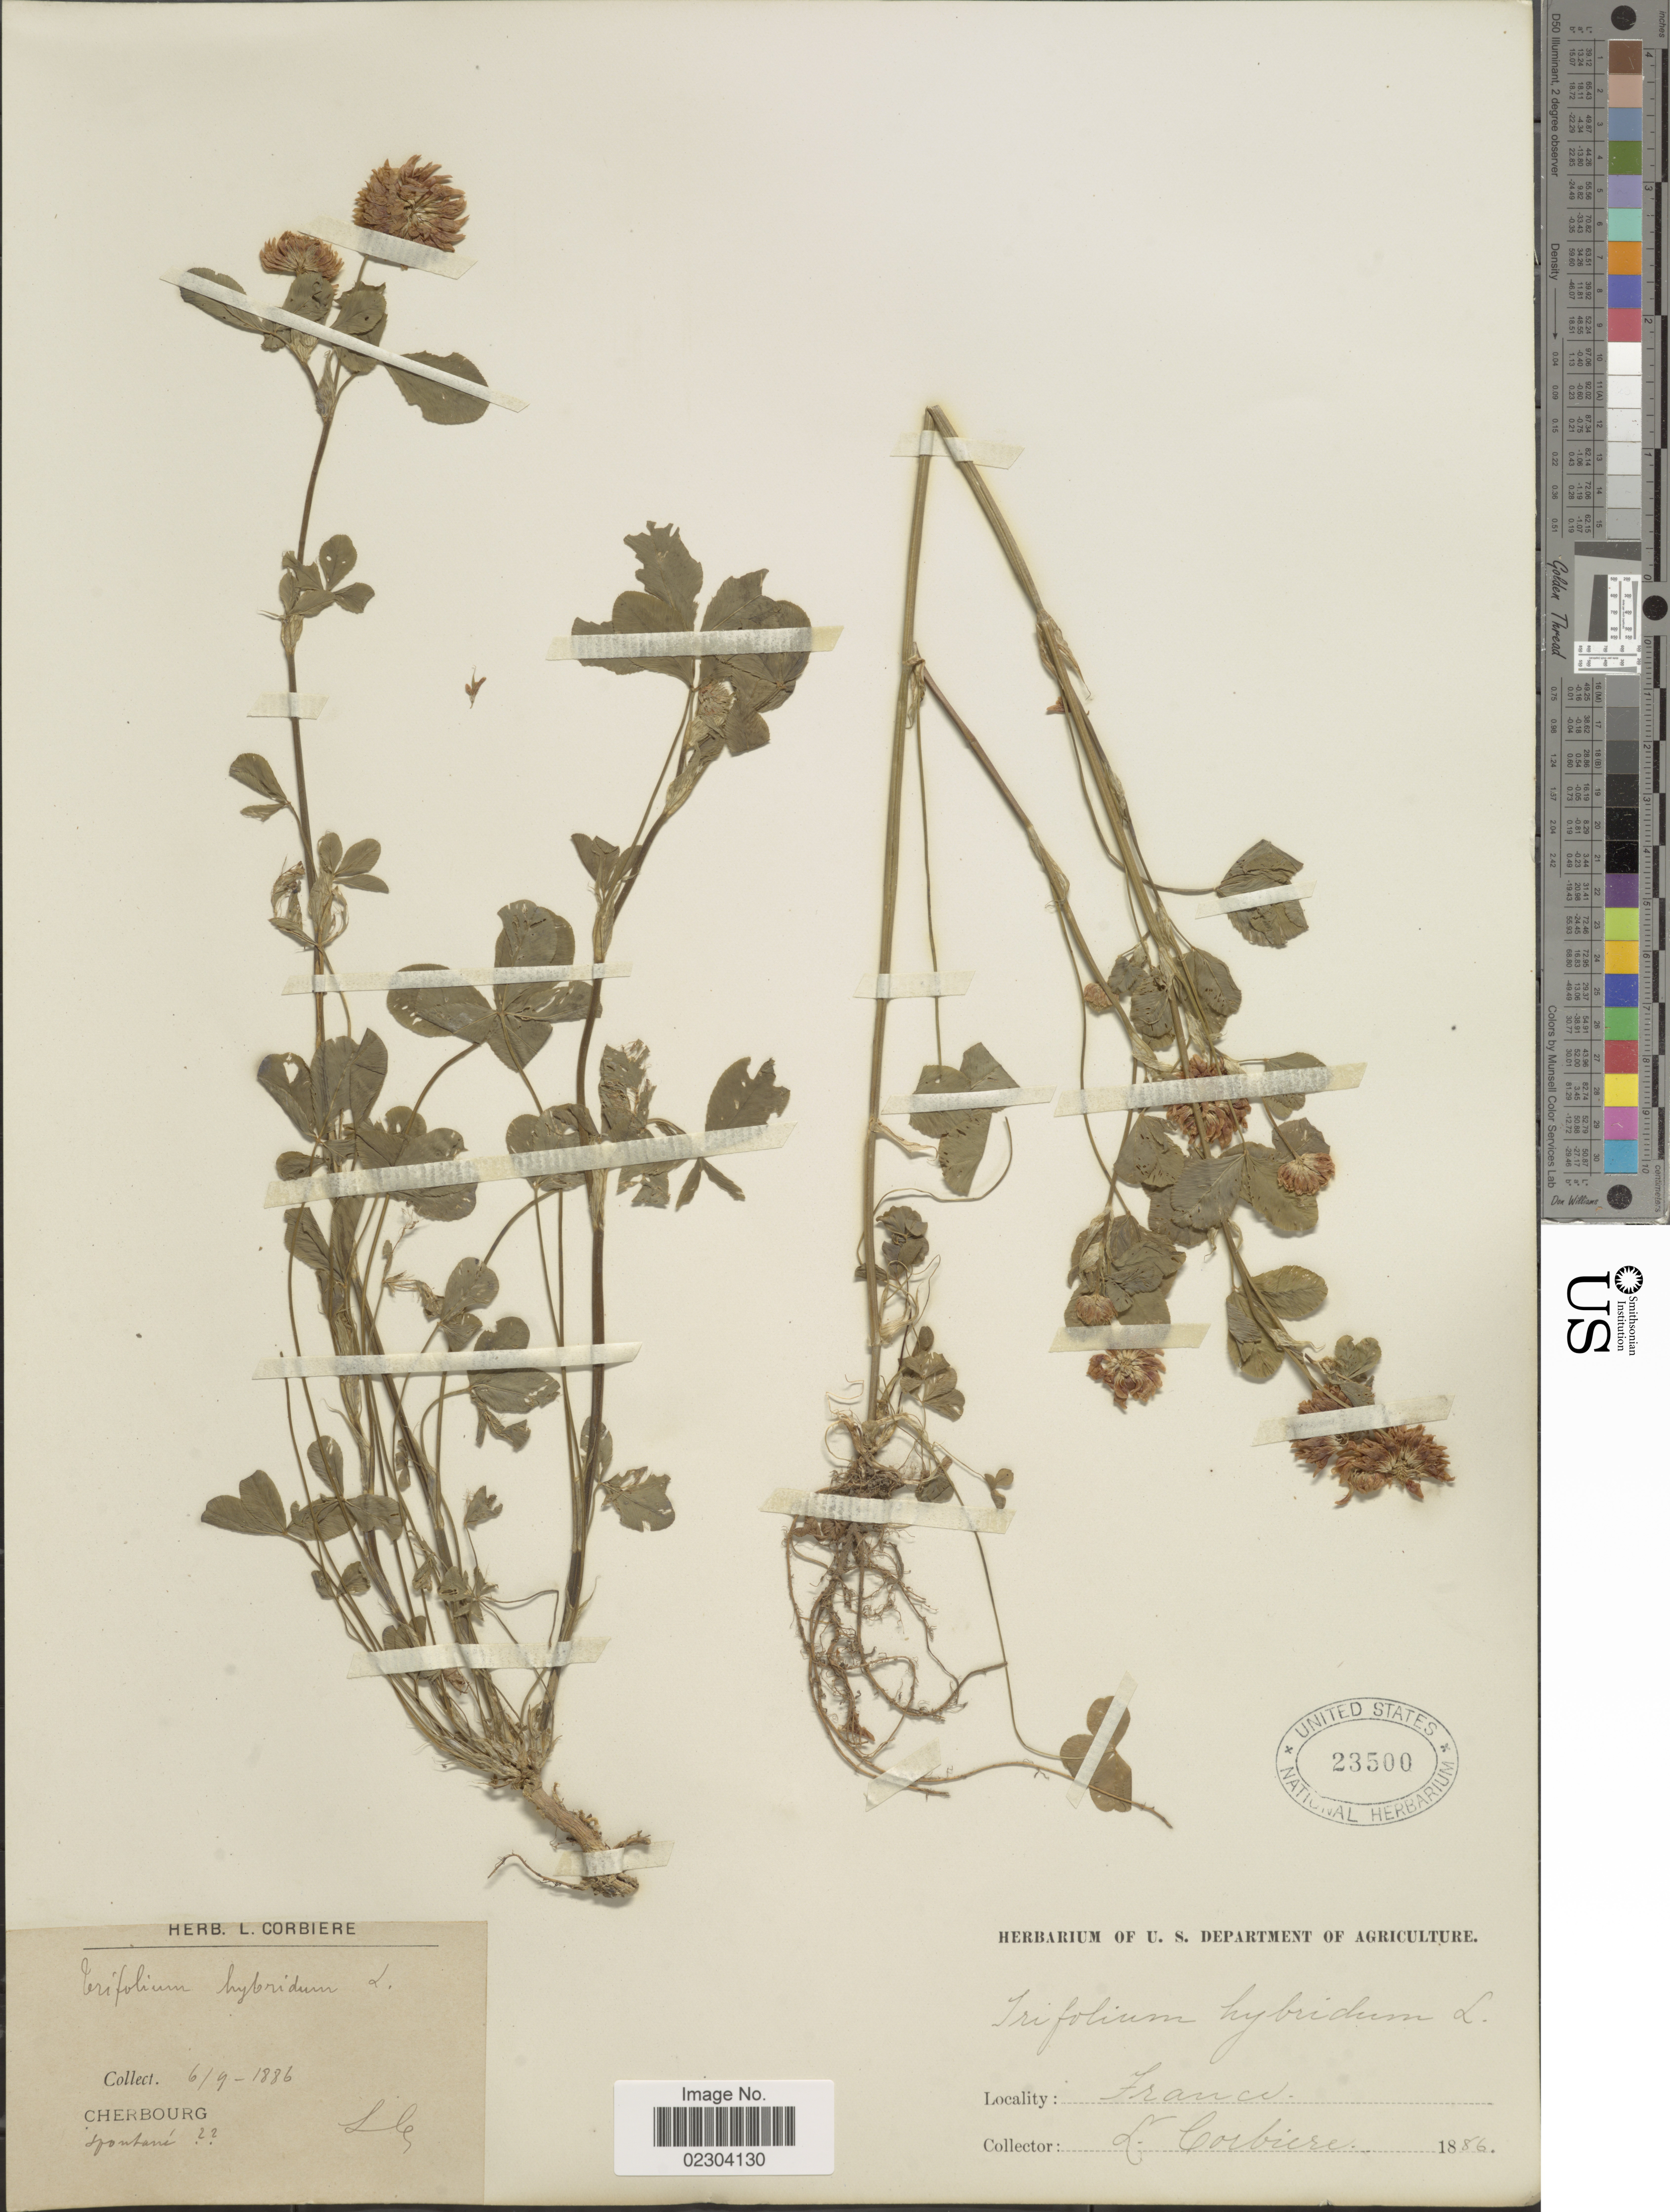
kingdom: Plantae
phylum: Tracheophyta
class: Magnoliopsida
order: Fabales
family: Fabaceae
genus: Trifolium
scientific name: Trifolium hybridum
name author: L.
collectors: L. Corbière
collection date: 1886-09-06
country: France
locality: Cherbourg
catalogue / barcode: US 23500